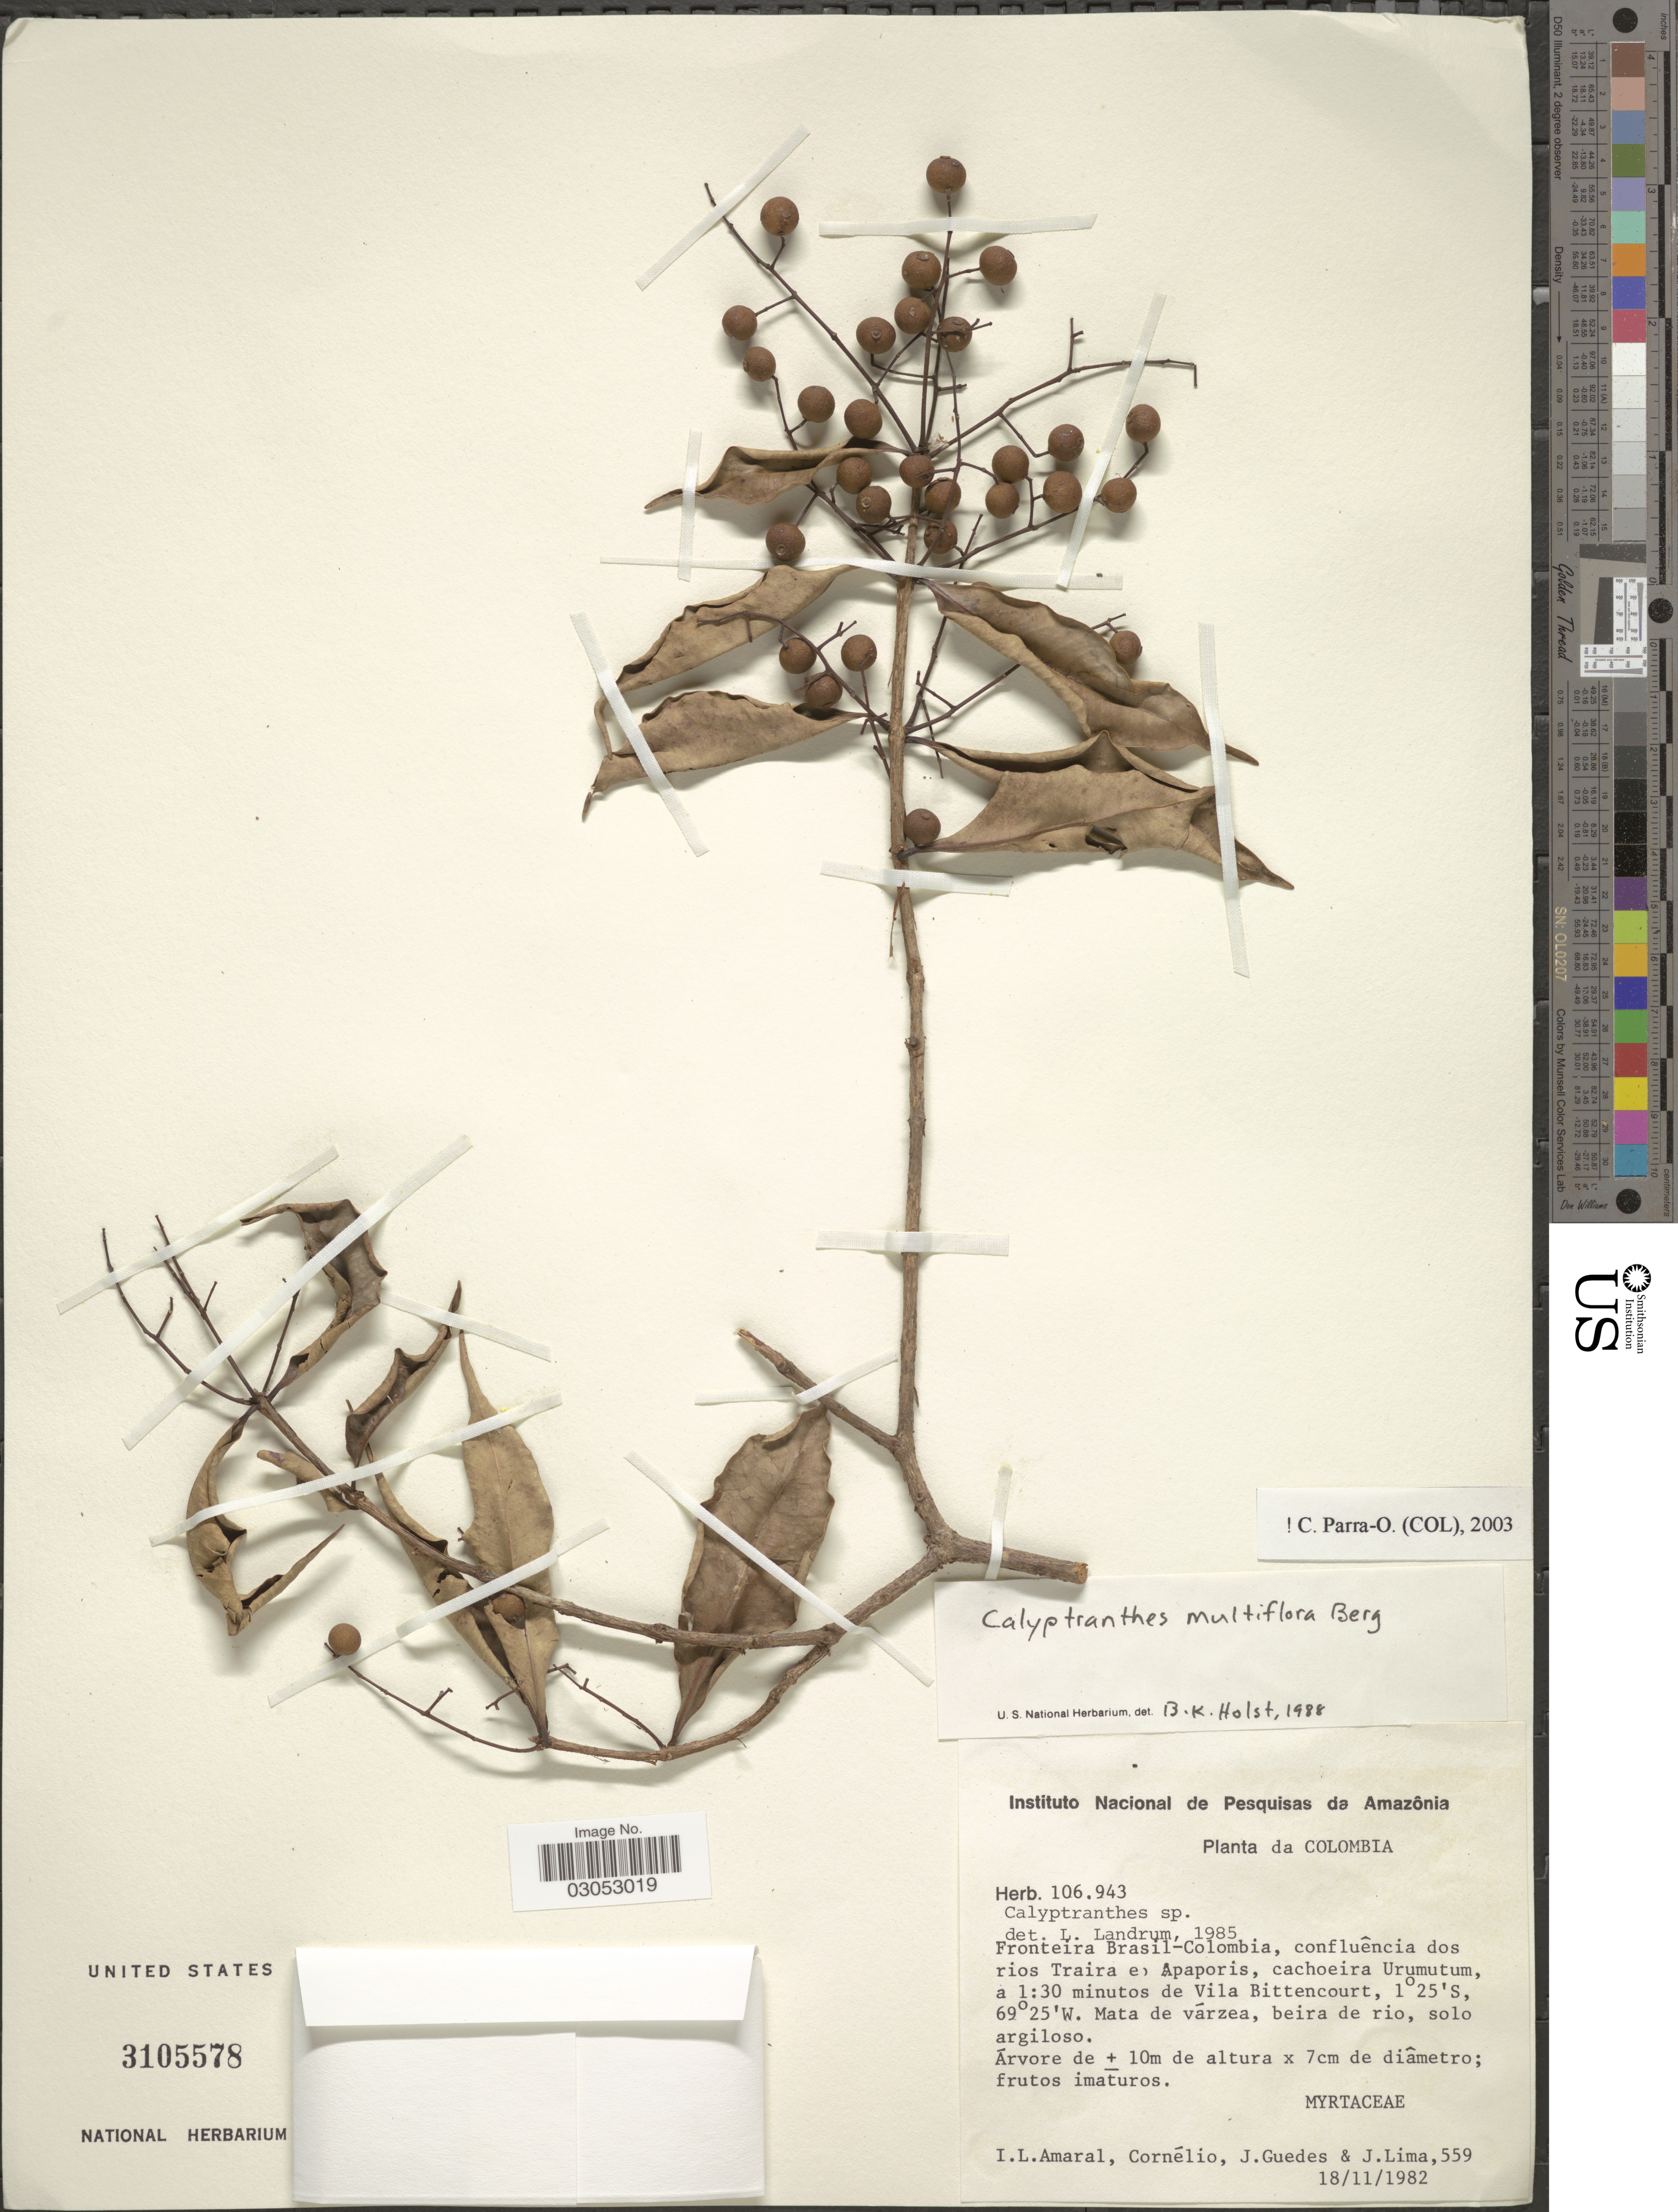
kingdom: Plantae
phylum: Tracheophyta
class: Magnoliopsida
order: Myrtales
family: Myrtaceae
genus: Myrcia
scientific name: Myrcia florifera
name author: (McVaugh) Gaem & E. Lucas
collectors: I. L. Amaral, -- Cornélio, J. Guedes & J. Lima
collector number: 559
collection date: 1982-11-18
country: Colombia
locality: Fronteira Brasil-Colombia, confluência dos rios Traira e, Apaporis, cachoeira Urumutum, a 1:30 minutos de Vila Bittencourt.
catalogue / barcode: US 3105578